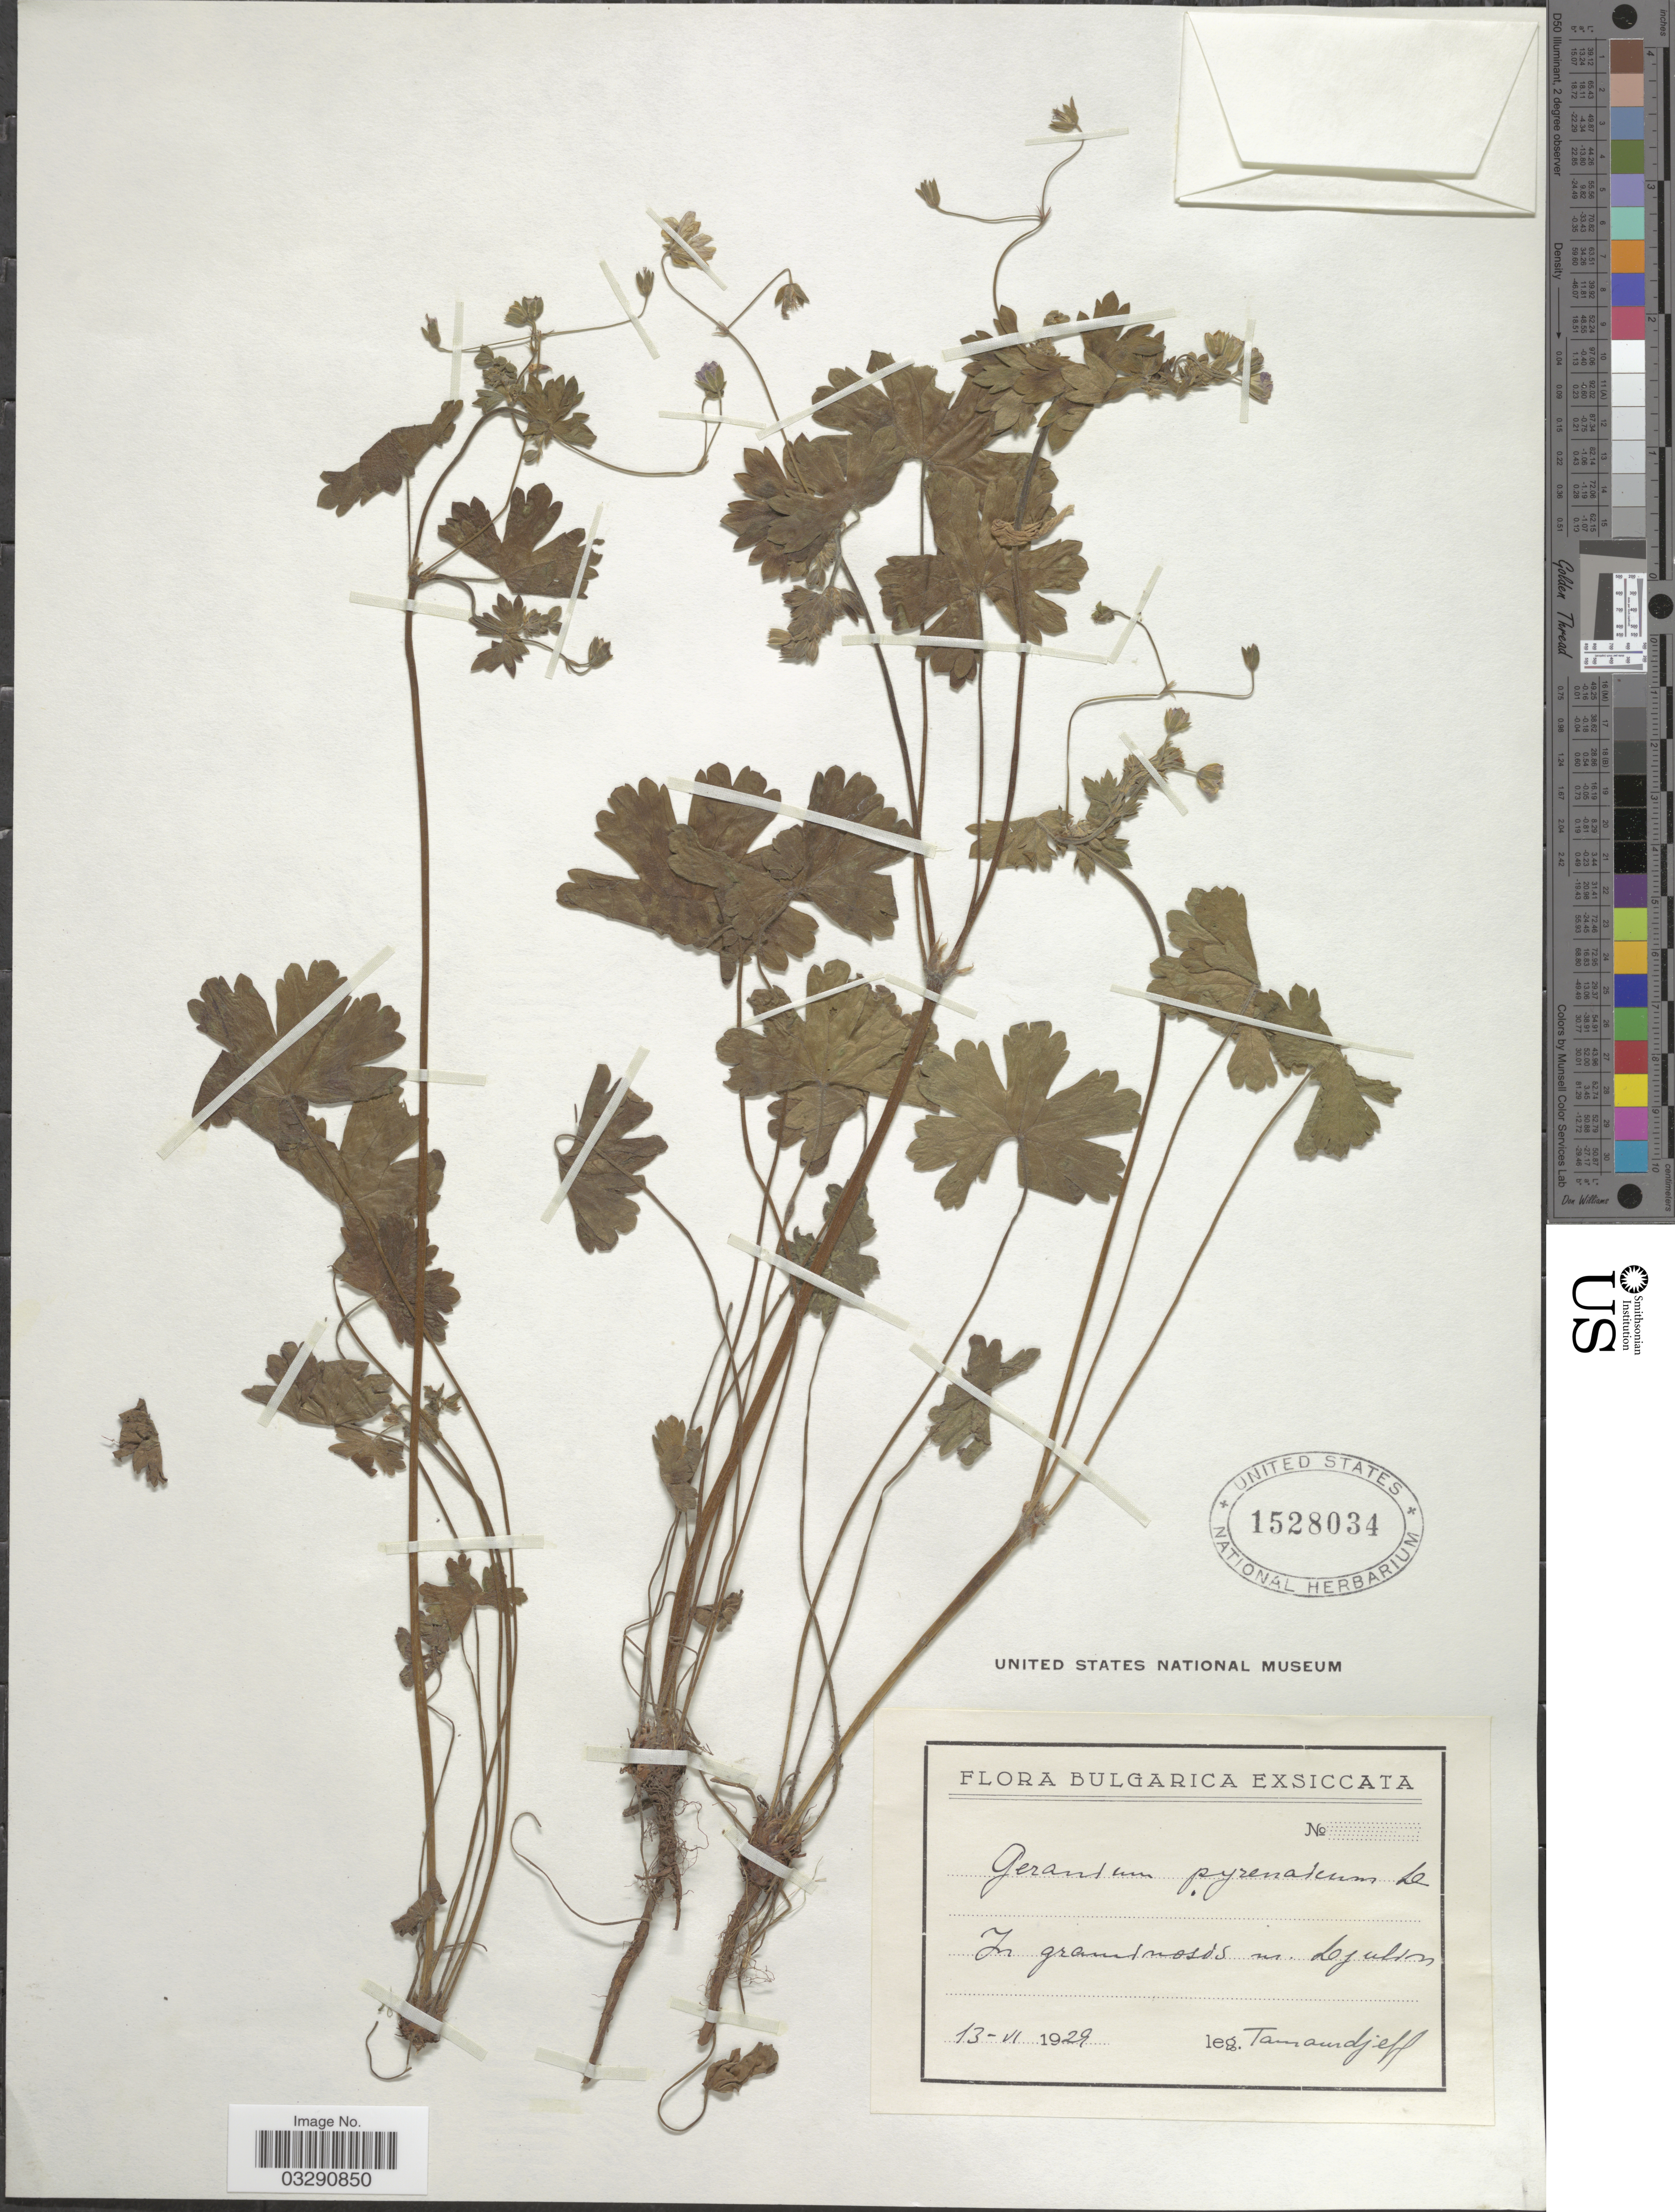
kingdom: Plantae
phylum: Tracheophyta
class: Magnoliopsida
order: Geraniales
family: Geraniaceae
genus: Geranium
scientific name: Geranium pyrenaicum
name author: Burm. f.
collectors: -. Tamandjeff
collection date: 1929-06-13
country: Bulgaria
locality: In graminosis m. Djulsen [interpreted].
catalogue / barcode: US 1528034